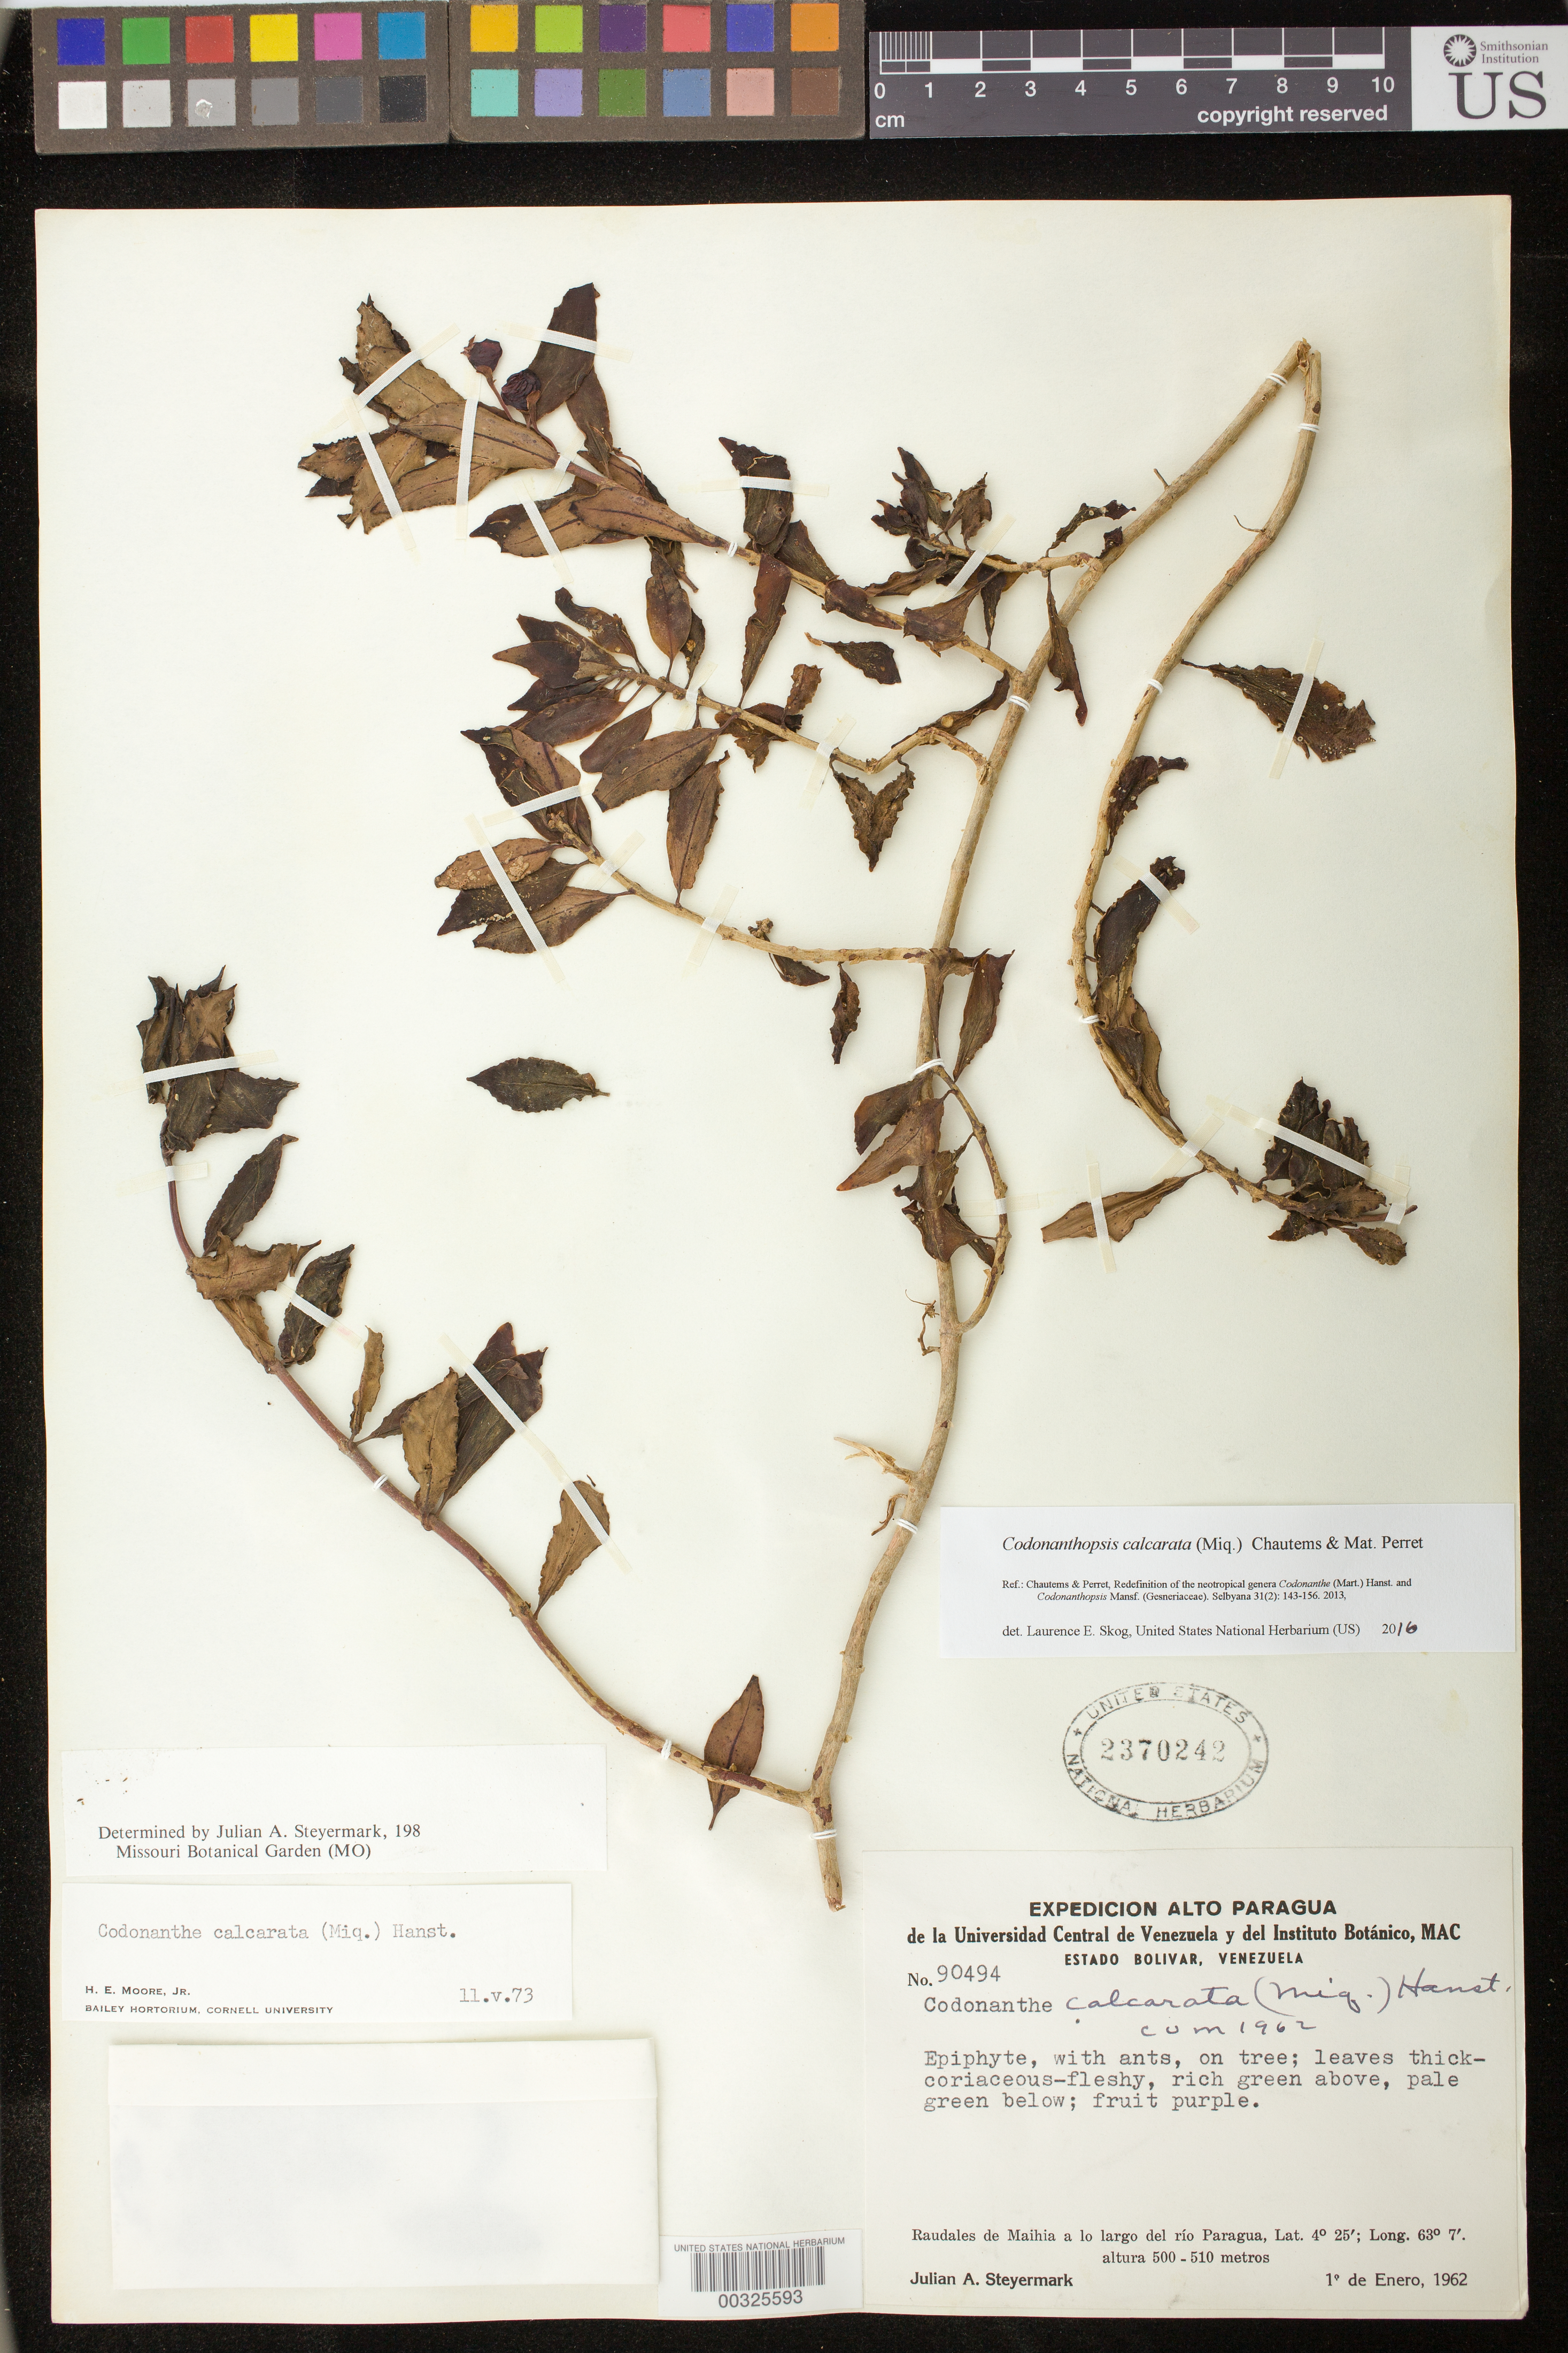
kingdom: Plantae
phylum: Tracheophyta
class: Magnoliopsida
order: Lamiales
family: Gesneriaceae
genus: Codonanthopsis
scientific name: Codonanthopsis calcarata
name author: (Miq.) Chautems & Mat.Perret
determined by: Skog, Laurence E.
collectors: J. Steyermark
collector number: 90494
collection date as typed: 01 Jan 1962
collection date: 1962-01-01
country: Venezuela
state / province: Bolívar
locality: Raudales de Maihia along Rio Paragua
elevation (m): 500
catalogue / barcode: US 2370242